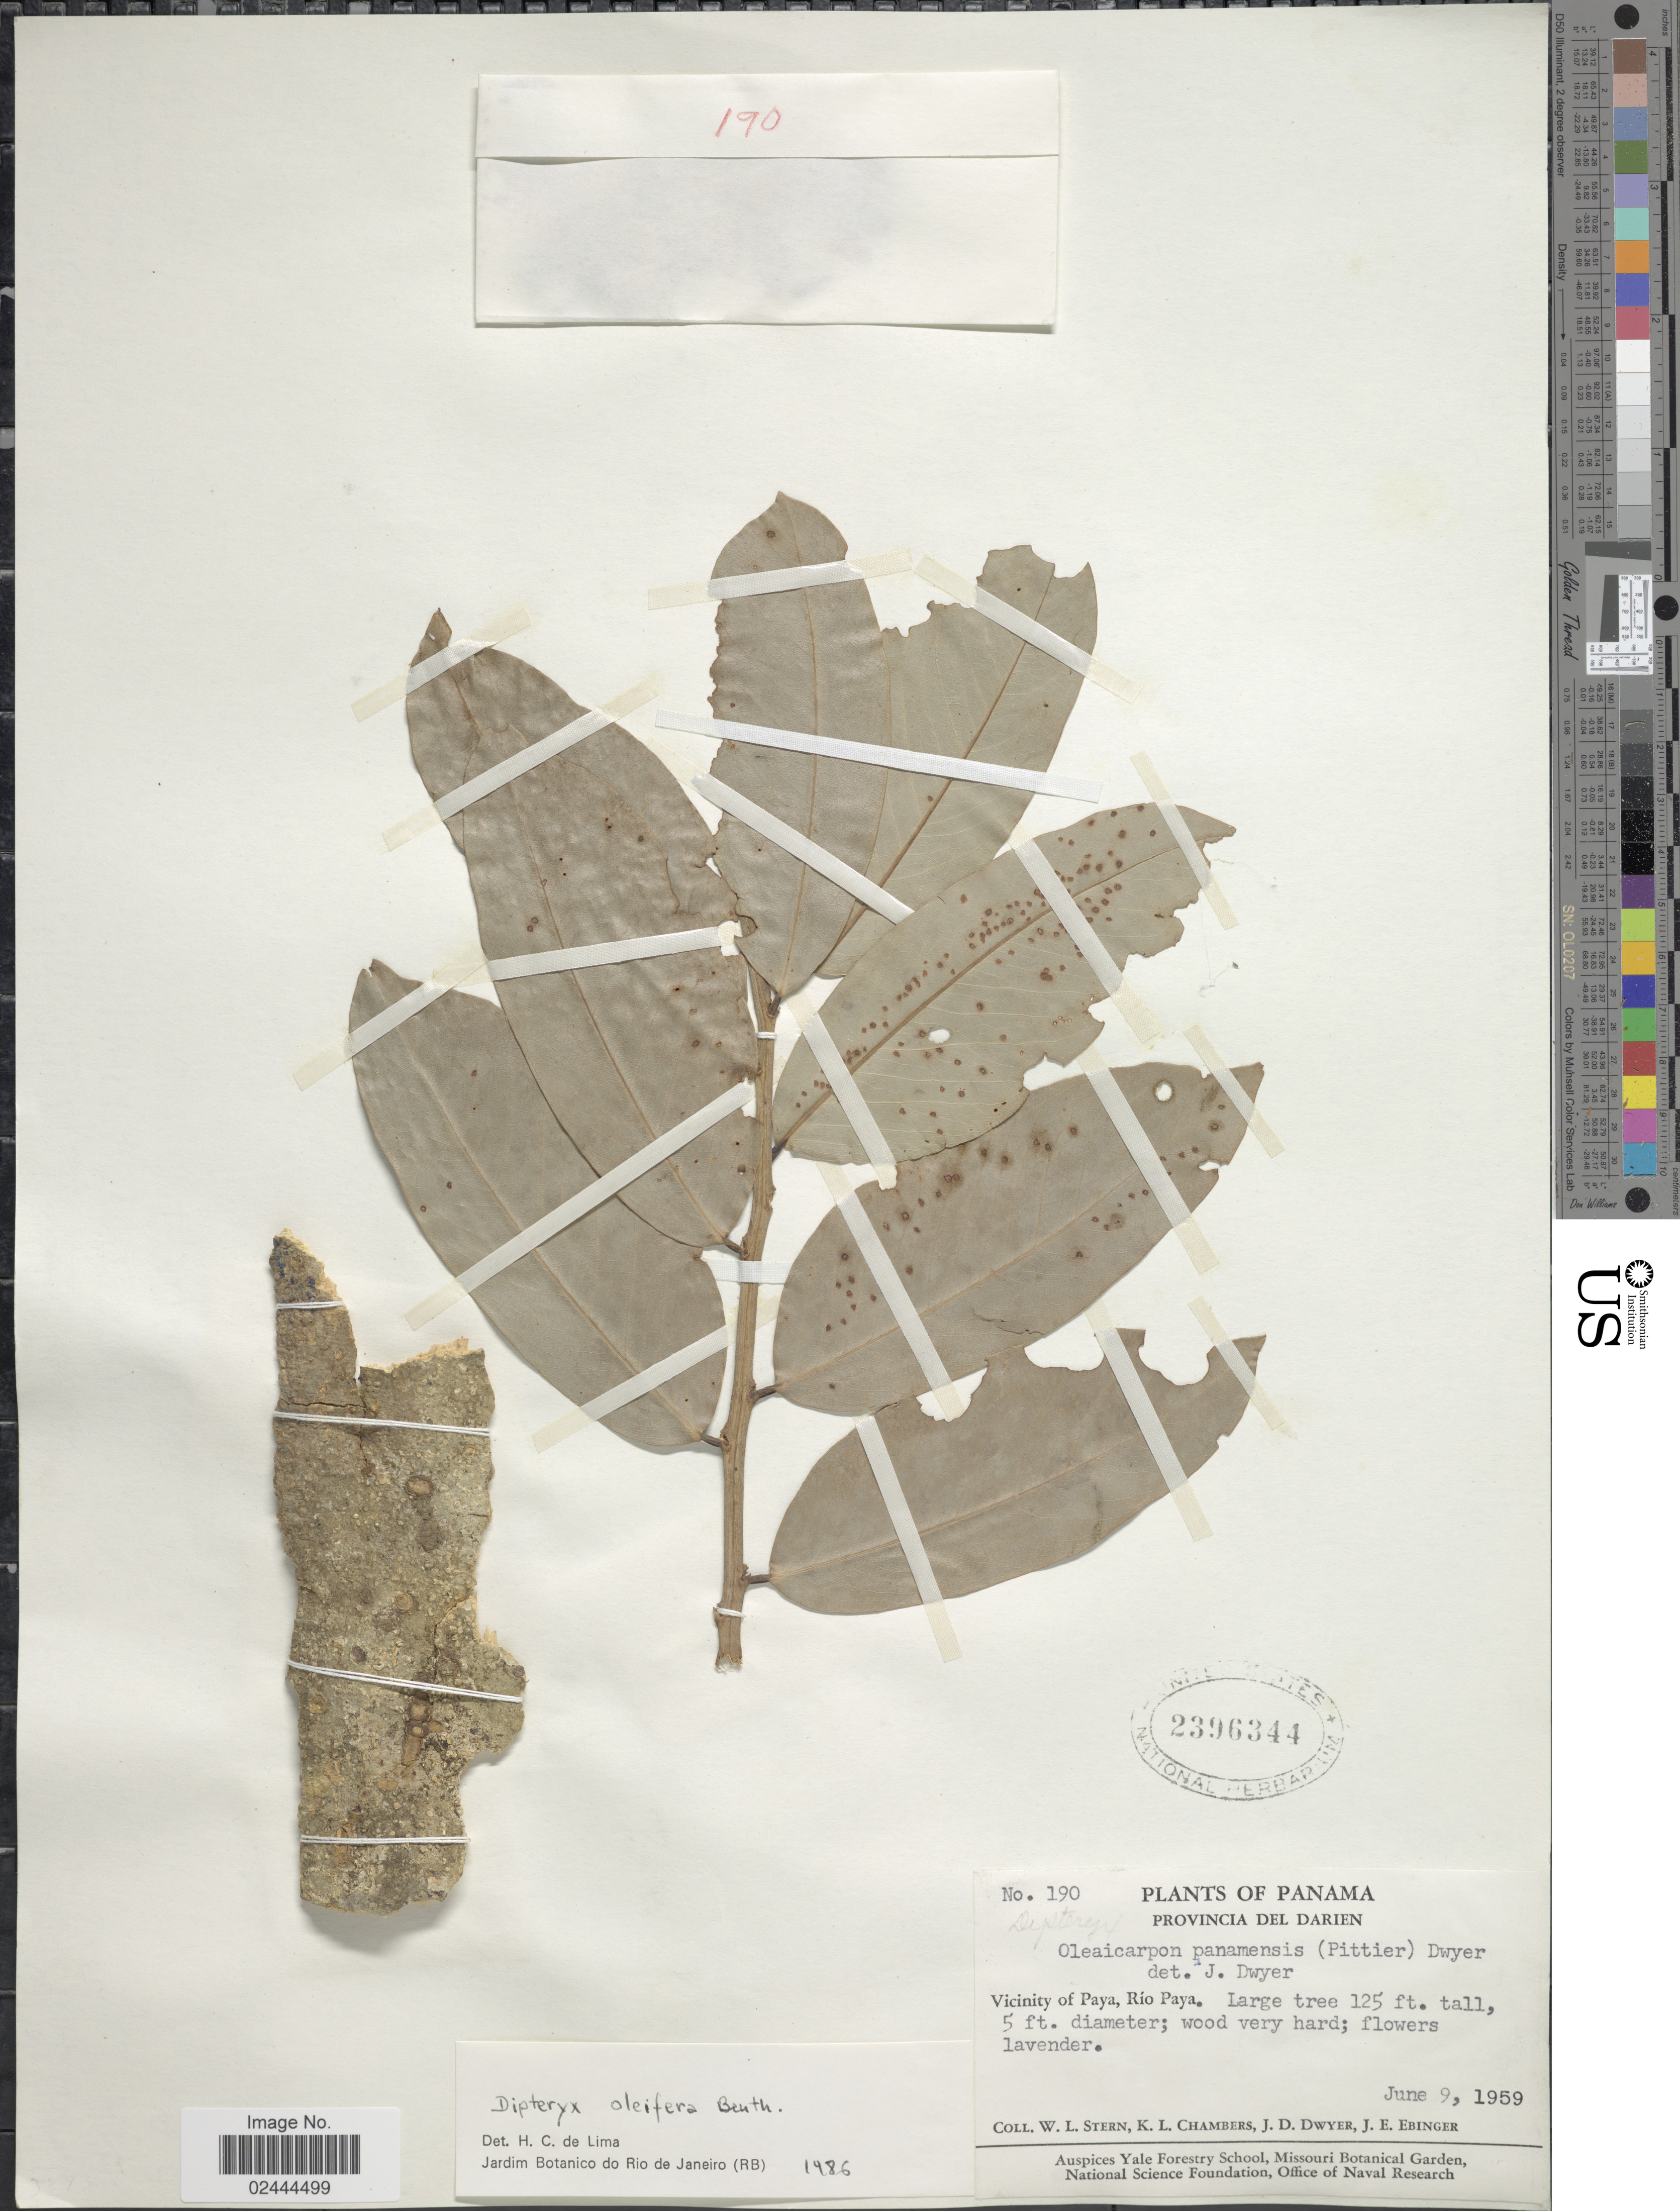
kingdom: Plantae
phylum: Tracheophyta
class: Magnoliopsida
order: Fabales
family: Fabaceae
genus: Dipteryx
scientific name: Dipteryx oleifera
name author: Benth.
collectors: W. L. Stern, K. Chambers, J. D. Dwyer & J. Ebinger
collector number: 190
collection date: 1959-06-09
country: Panama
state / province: Darién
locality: Vicinity of Paya, Rio Paya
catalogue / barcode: US 2396344